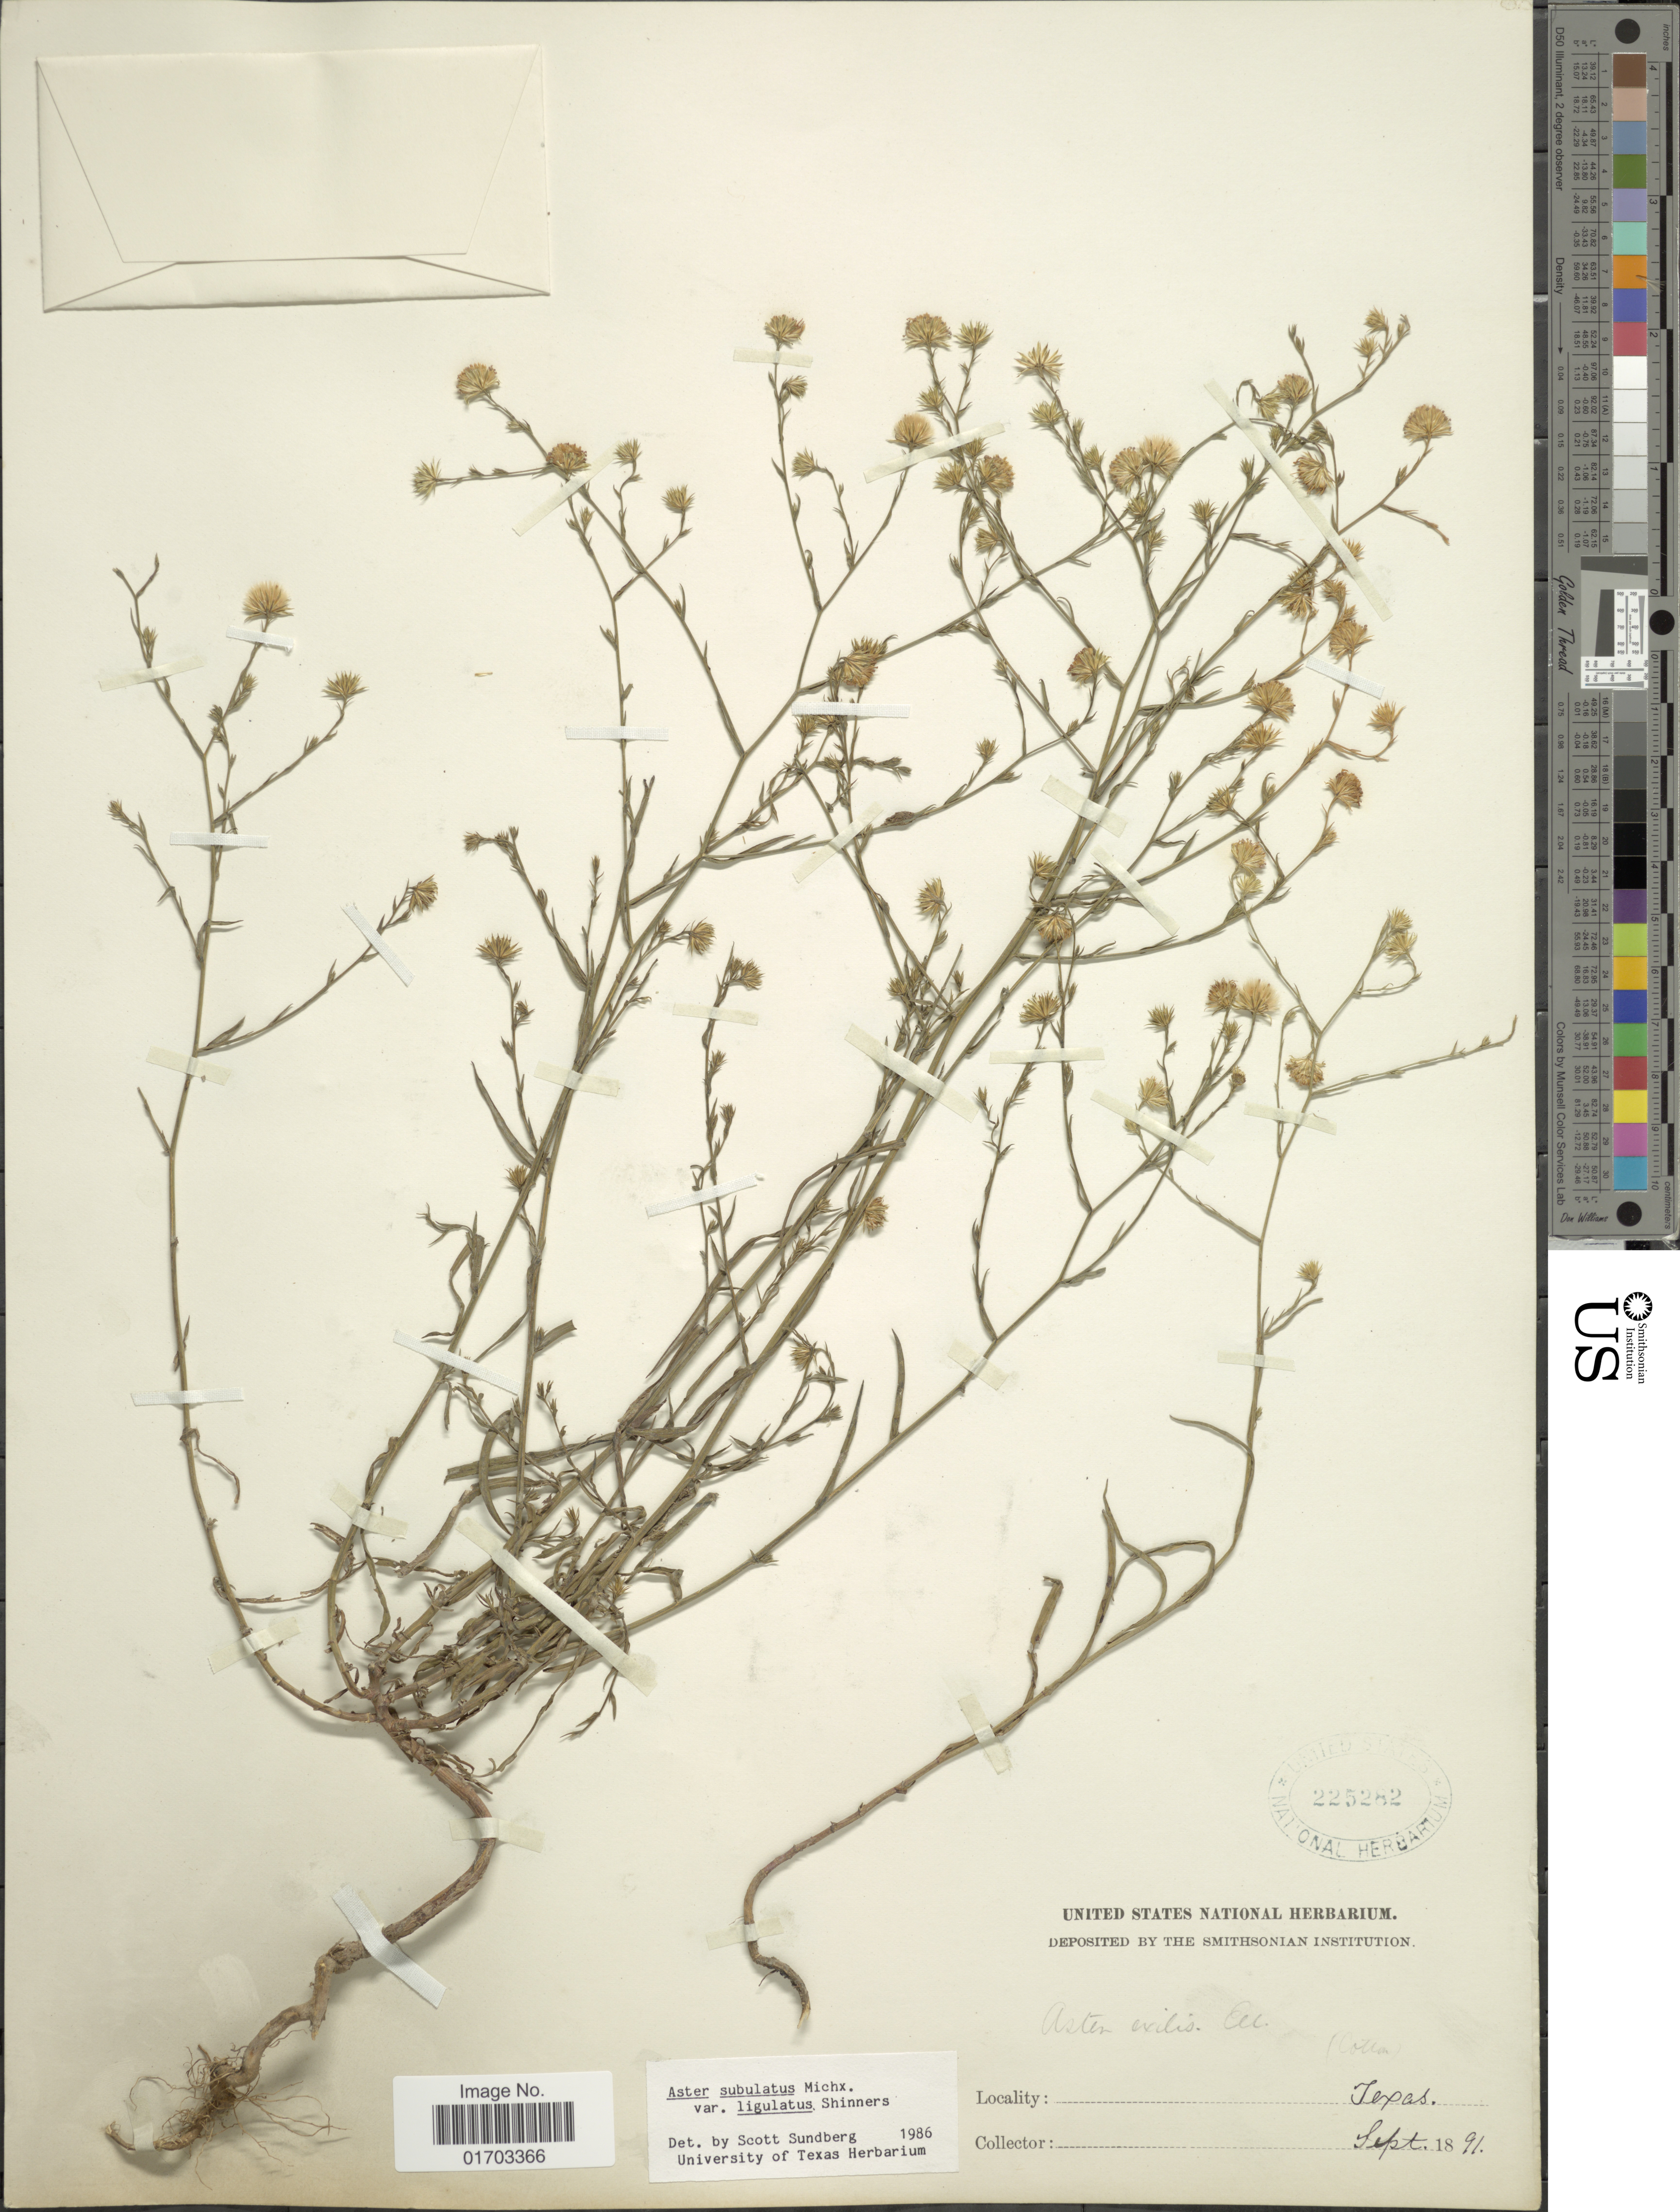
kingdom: Plantae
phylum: Tracheophyta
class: Magnoliopsida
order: Asterales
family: Asteraceae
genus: Symphyotrichum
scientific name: Symphyotrichum subulatum var. ligulatum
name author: (Shinners) S.D. Sundb.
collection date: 1891-09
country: United States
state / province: Texas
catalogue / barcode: US 225282